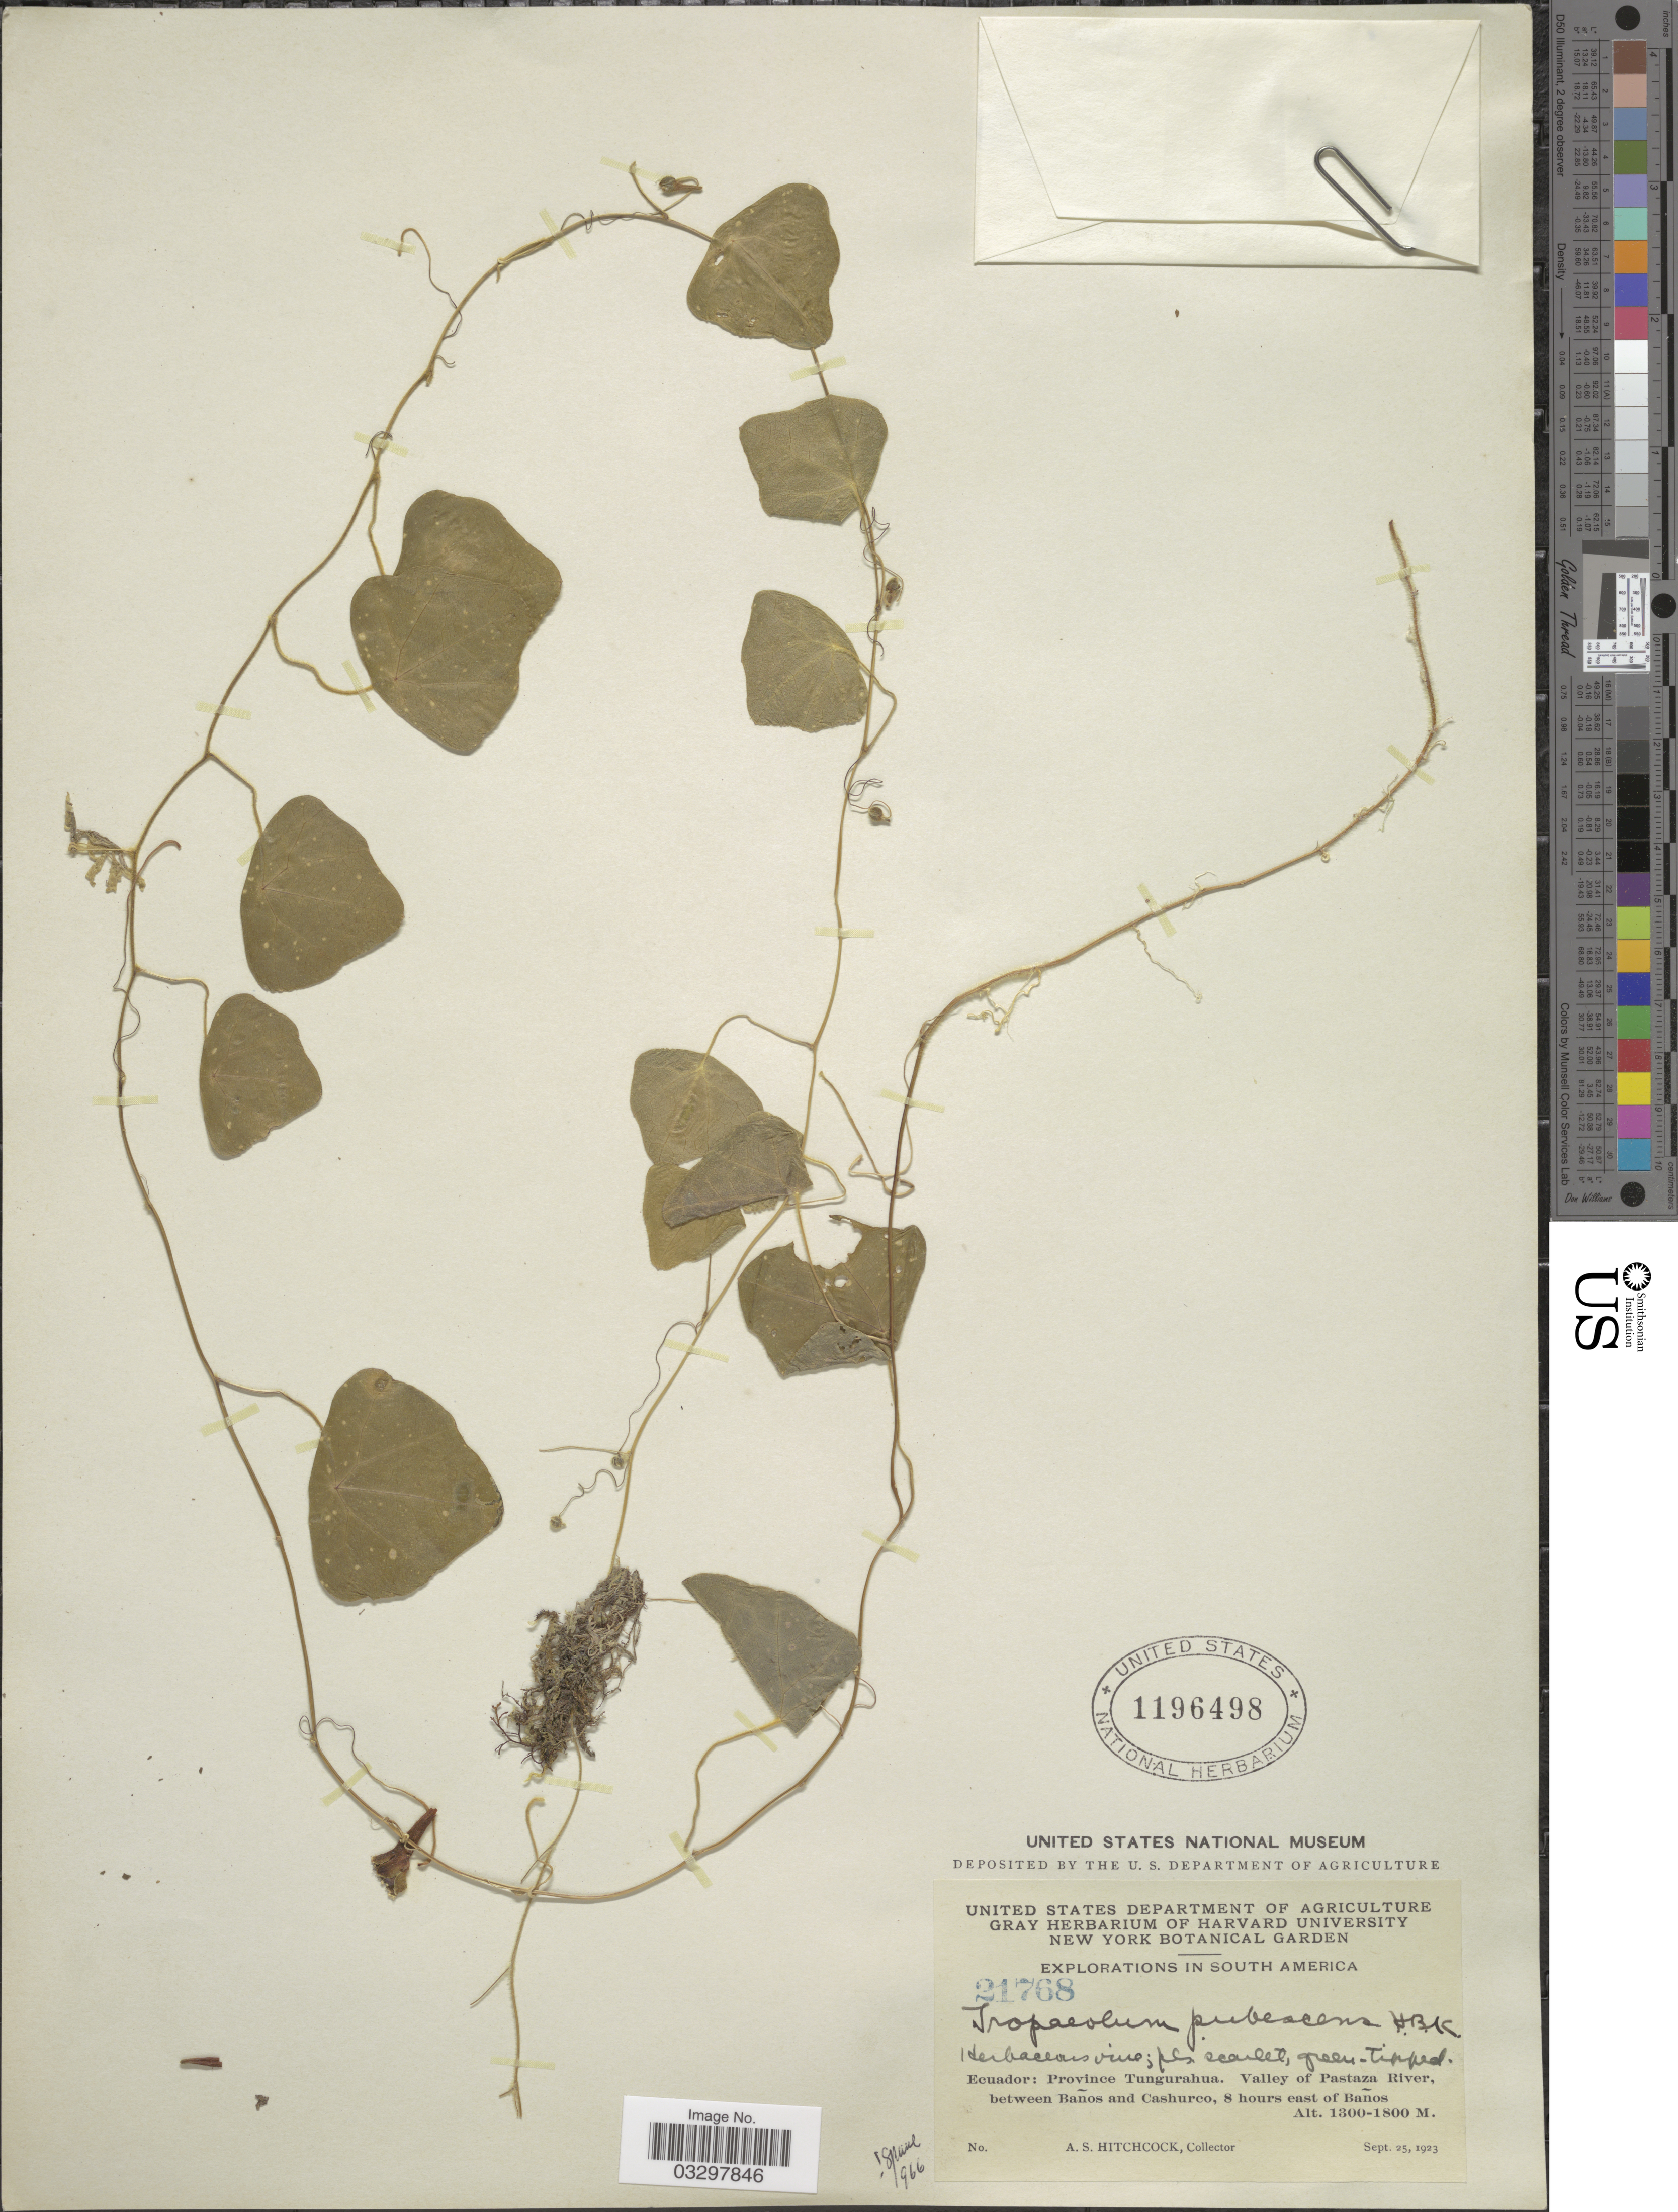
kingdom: Plantae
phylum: Tracheophyta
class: Magnoliopsida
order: Brassicales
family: Tropaeolaceae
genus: Tropaeolum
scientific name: Tropaeolum pubescens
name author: Kunth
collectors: A. S. Hitchcock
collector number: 21768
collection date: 1923-09-25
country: Ecuador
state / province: Tungurahua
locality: Valley of Pastaza River, between Baños and Cashurco, 8 hours east of Baños.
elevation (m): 1300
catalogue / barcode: US 1196498